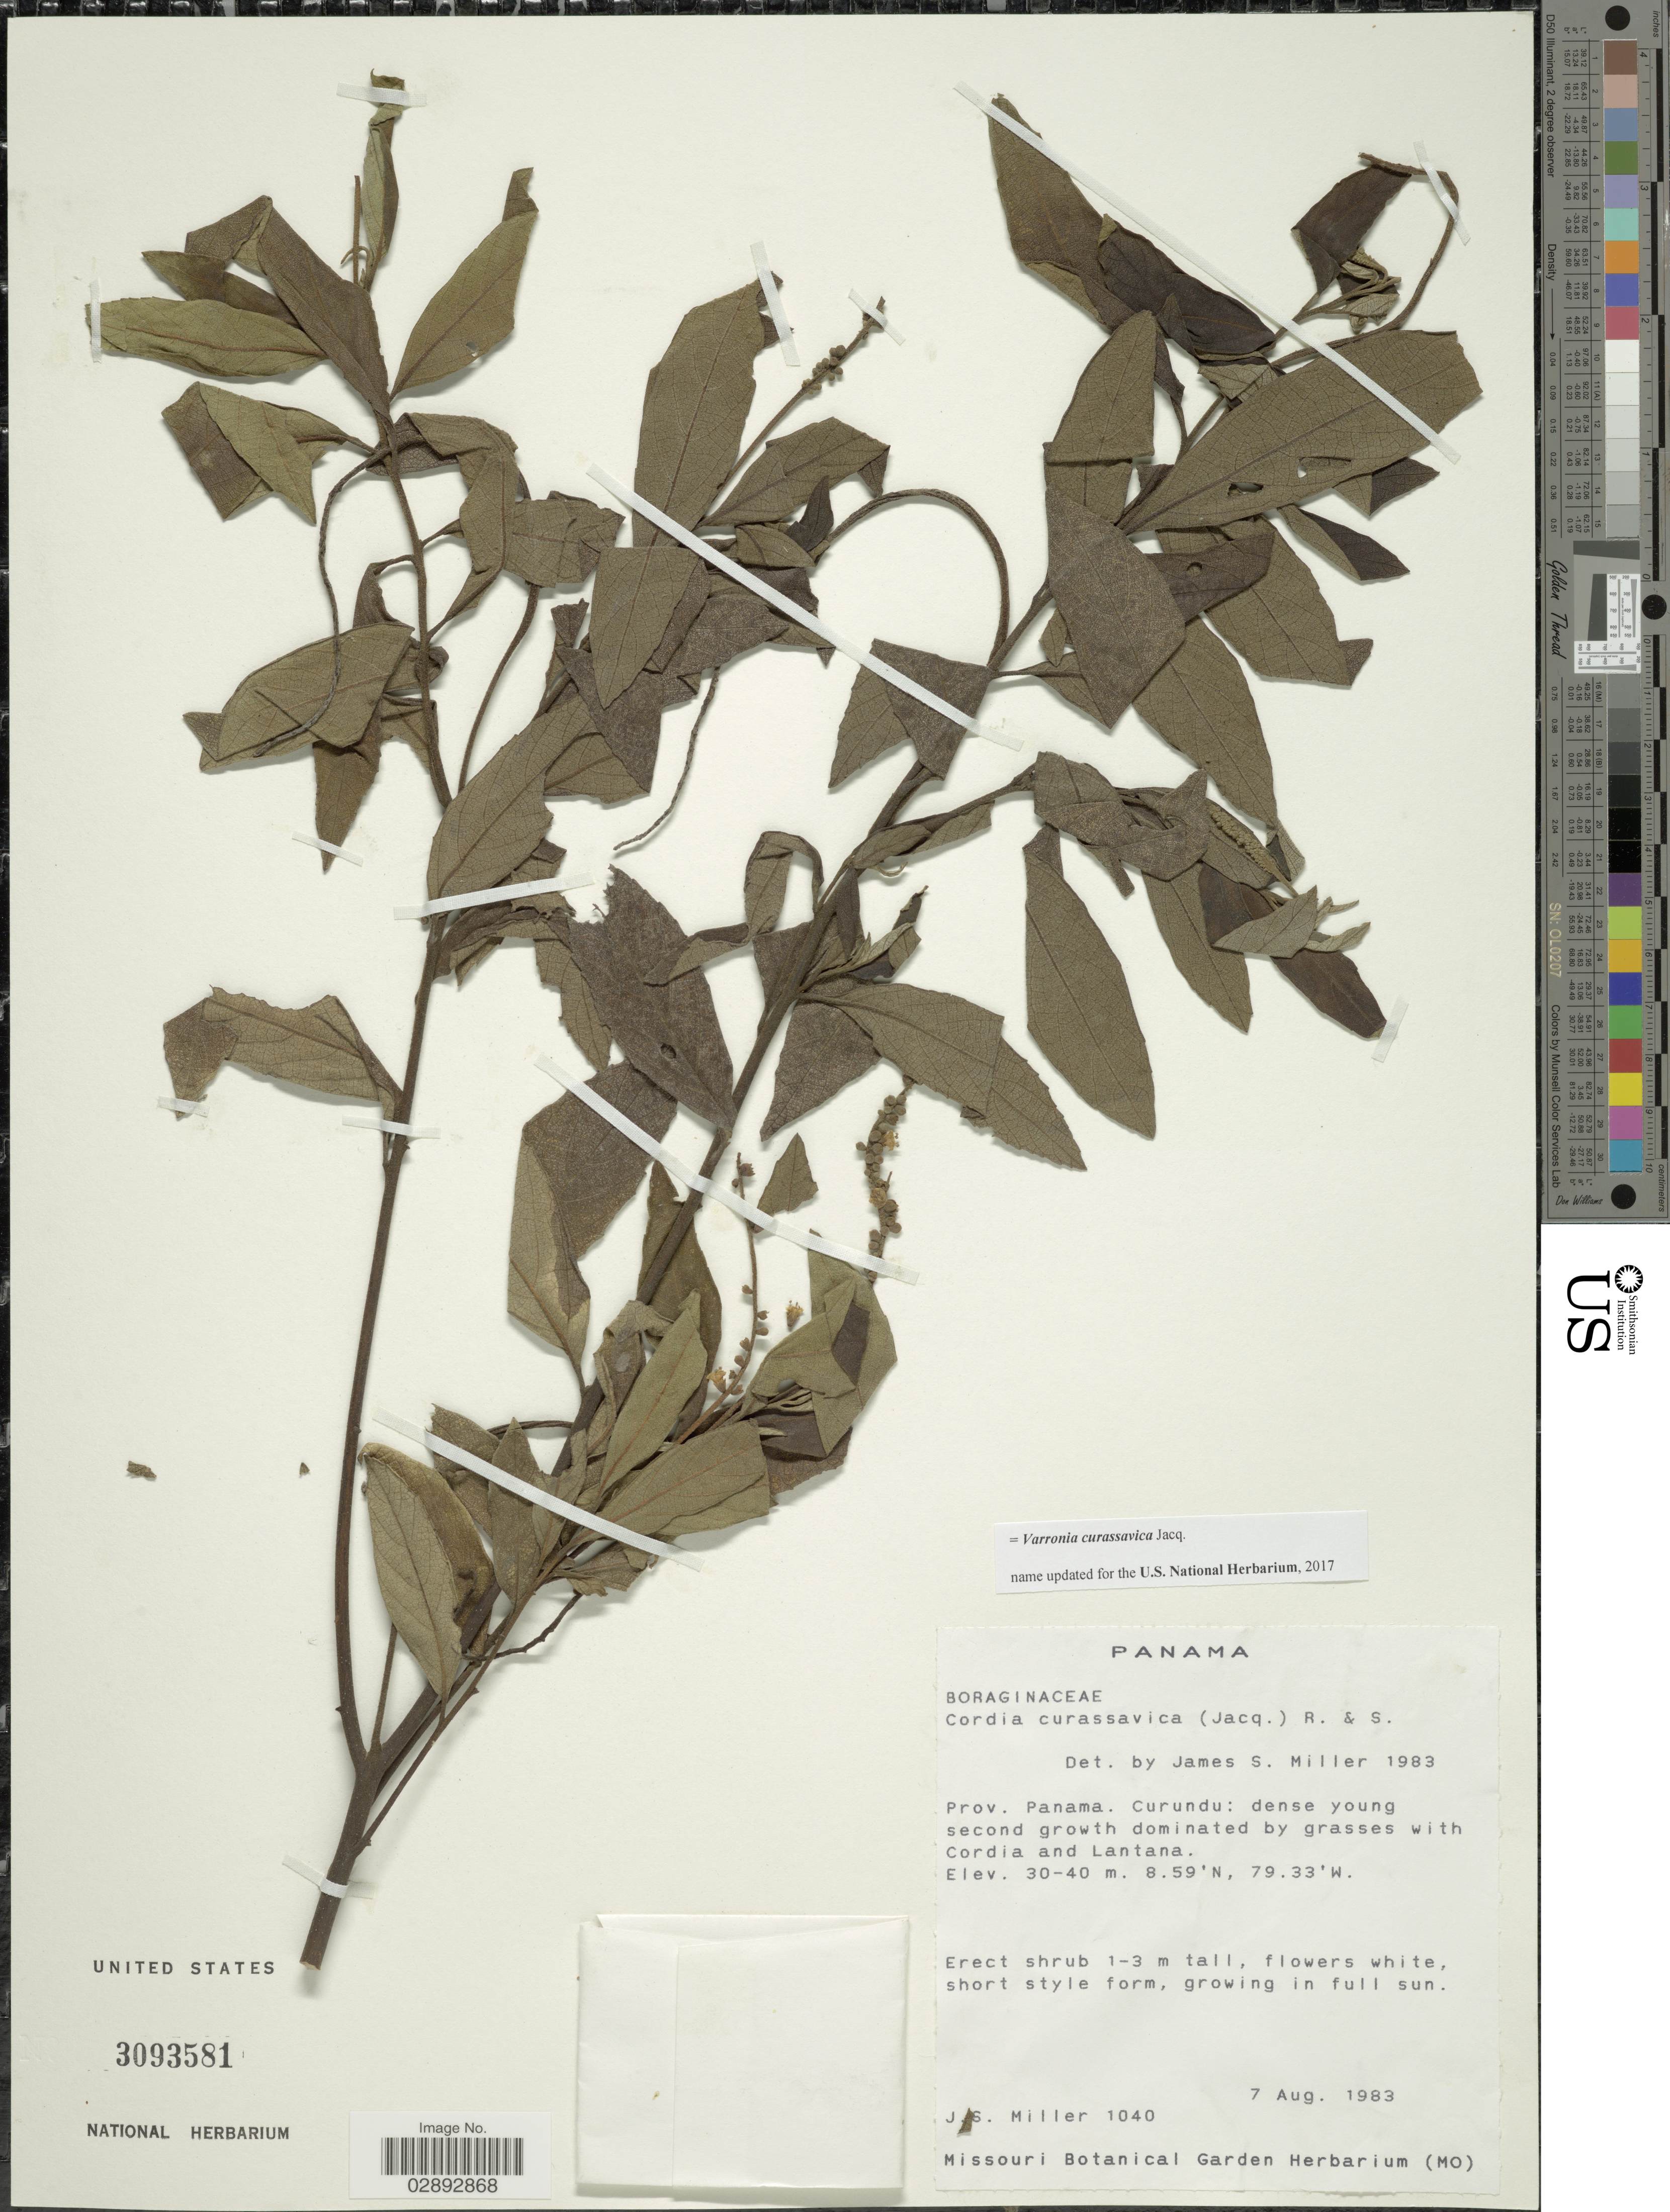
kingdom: Plantae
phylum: Tracheophyta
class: Magnoliopsida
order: Boraginales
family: Cordiaceae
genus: Varronia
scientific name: Varronia curassavica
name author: Jacq.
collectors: J. S. Miller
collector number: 1040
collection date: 1983-08-07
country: Panama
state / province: Panamá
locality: Prov. Panama. Curundu.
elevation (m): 30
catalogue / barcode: US 3093581